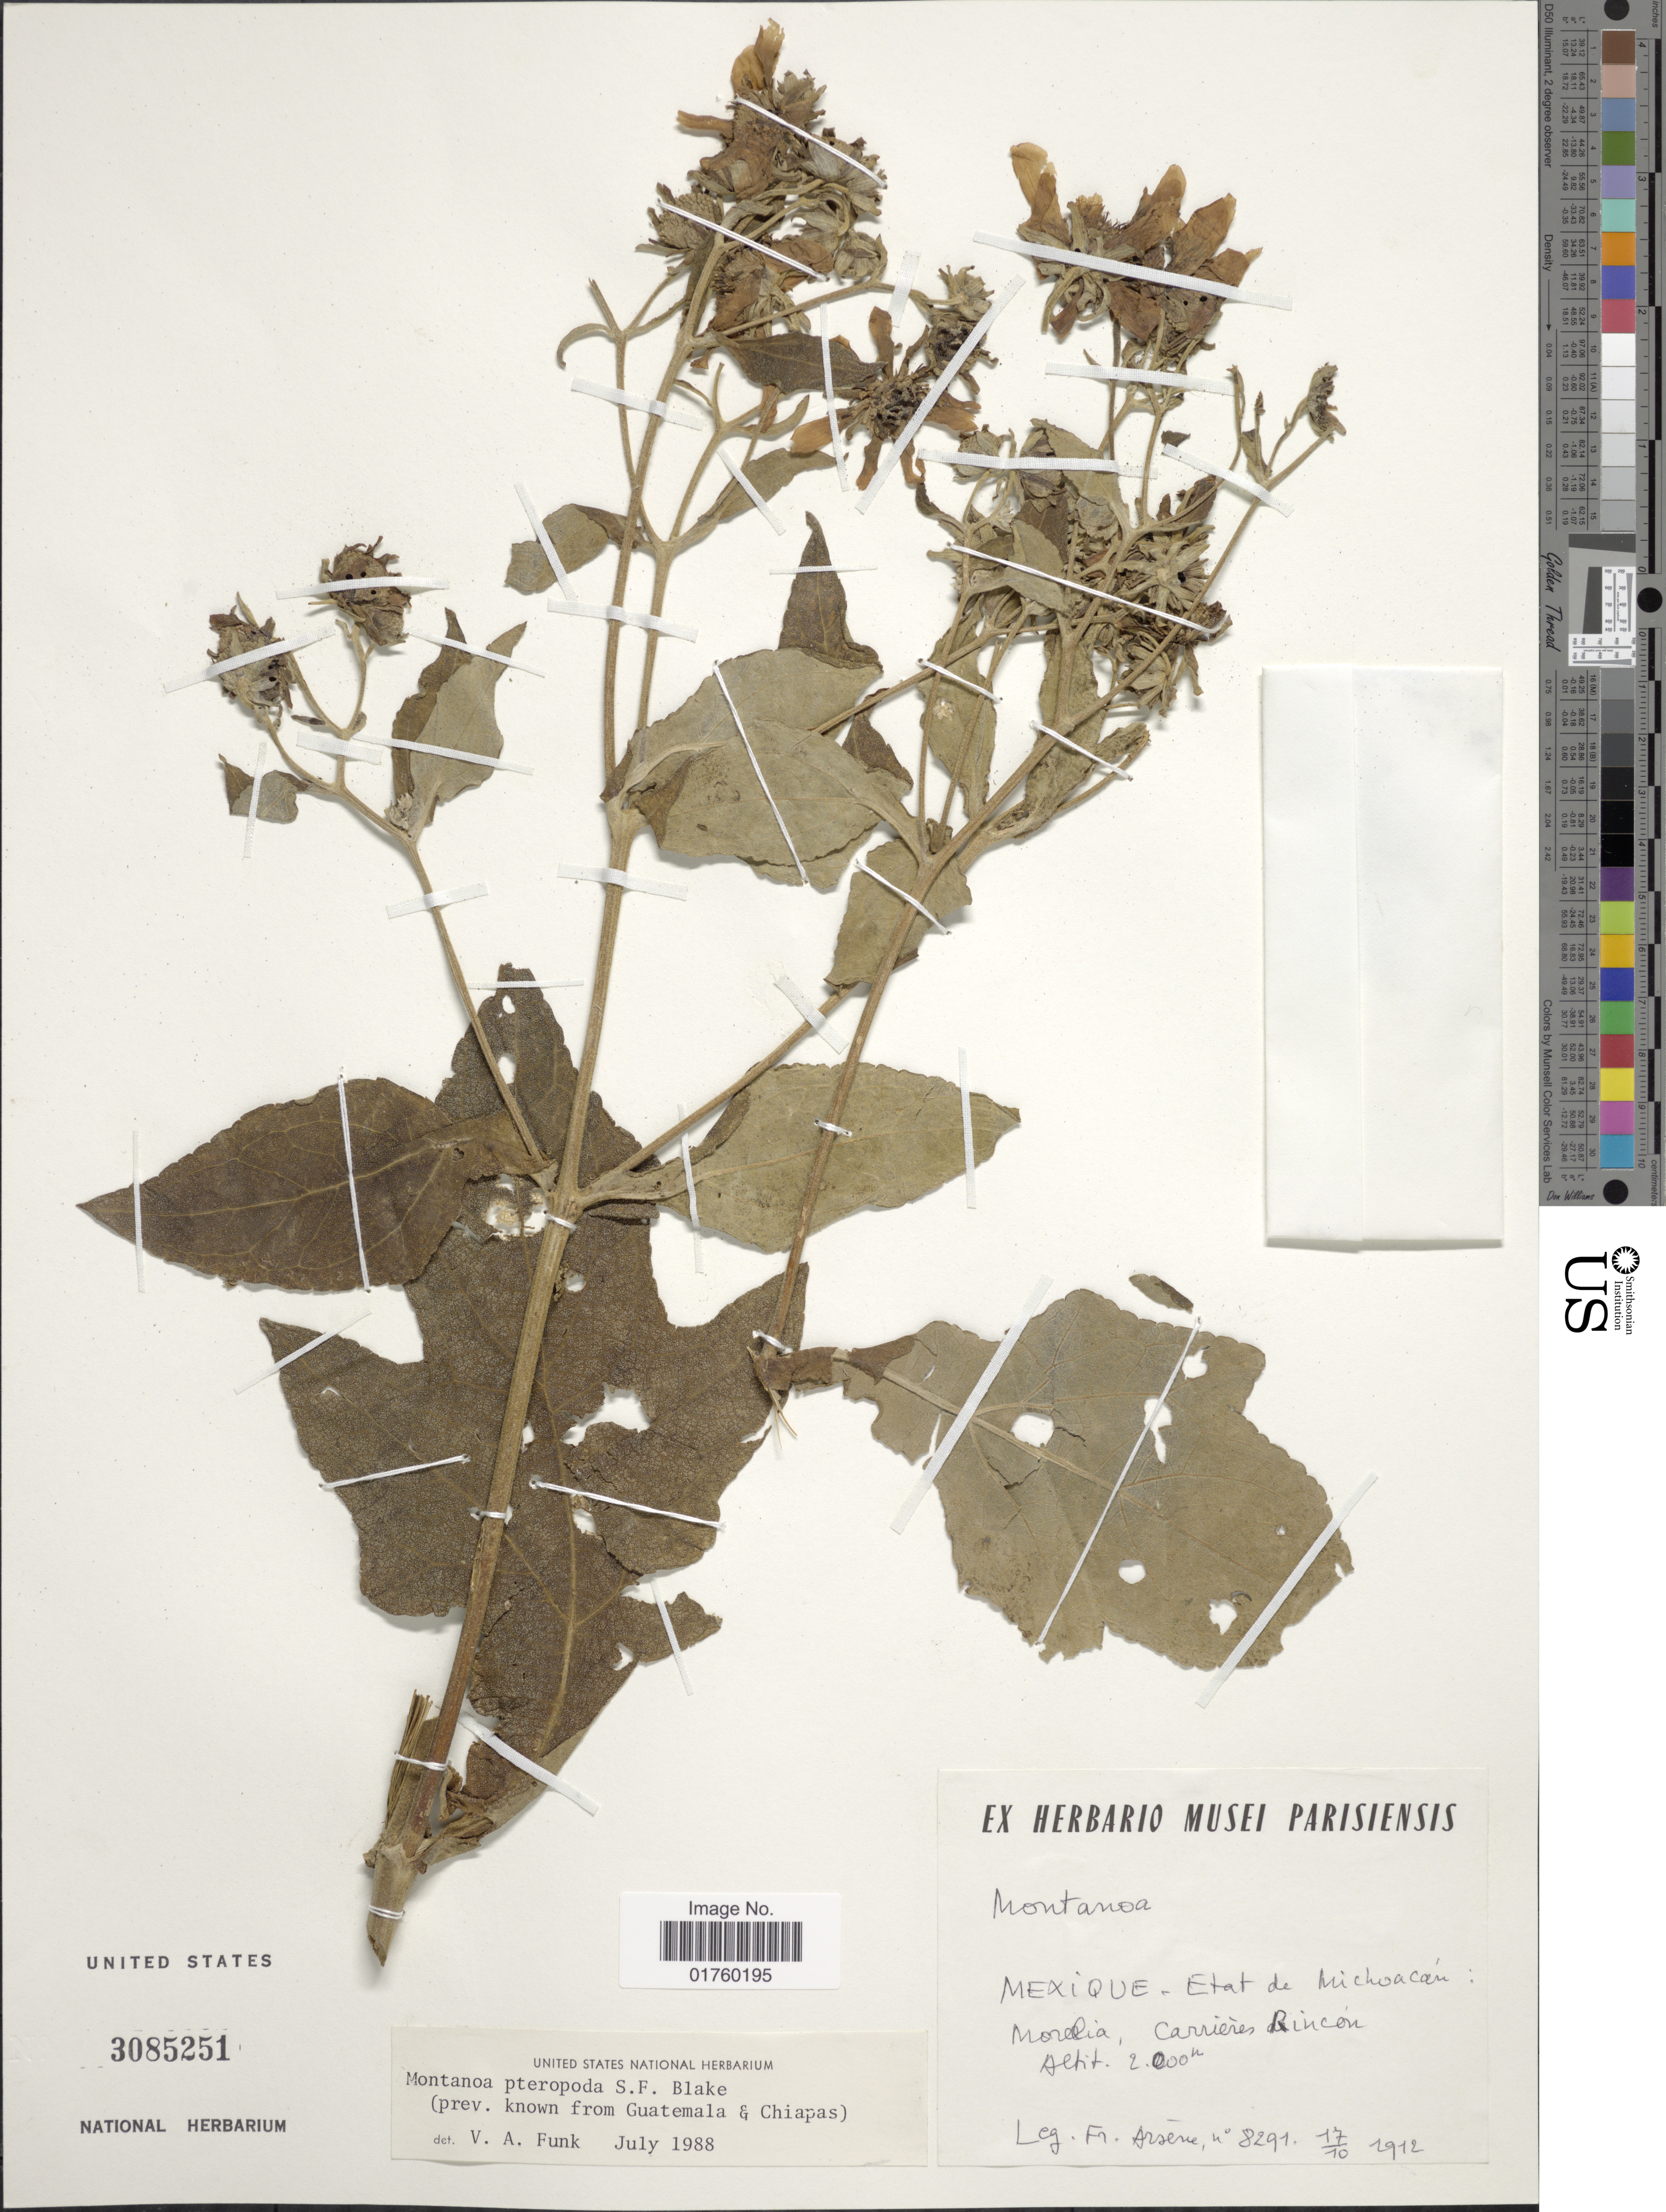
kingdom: Plantae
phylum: Tracheophyta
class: Magnoliopsida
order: Asterales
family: Asteraceae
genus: Montanoa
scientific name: Montanoa pteropoda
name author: S.F. Blake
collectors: Bro. G. Arsène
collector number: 8291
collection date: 1912-10-17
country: Mexico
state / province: Michoacán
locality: Morelia, Carrieres Rincon.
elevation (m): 2000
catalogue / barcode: US 3085251